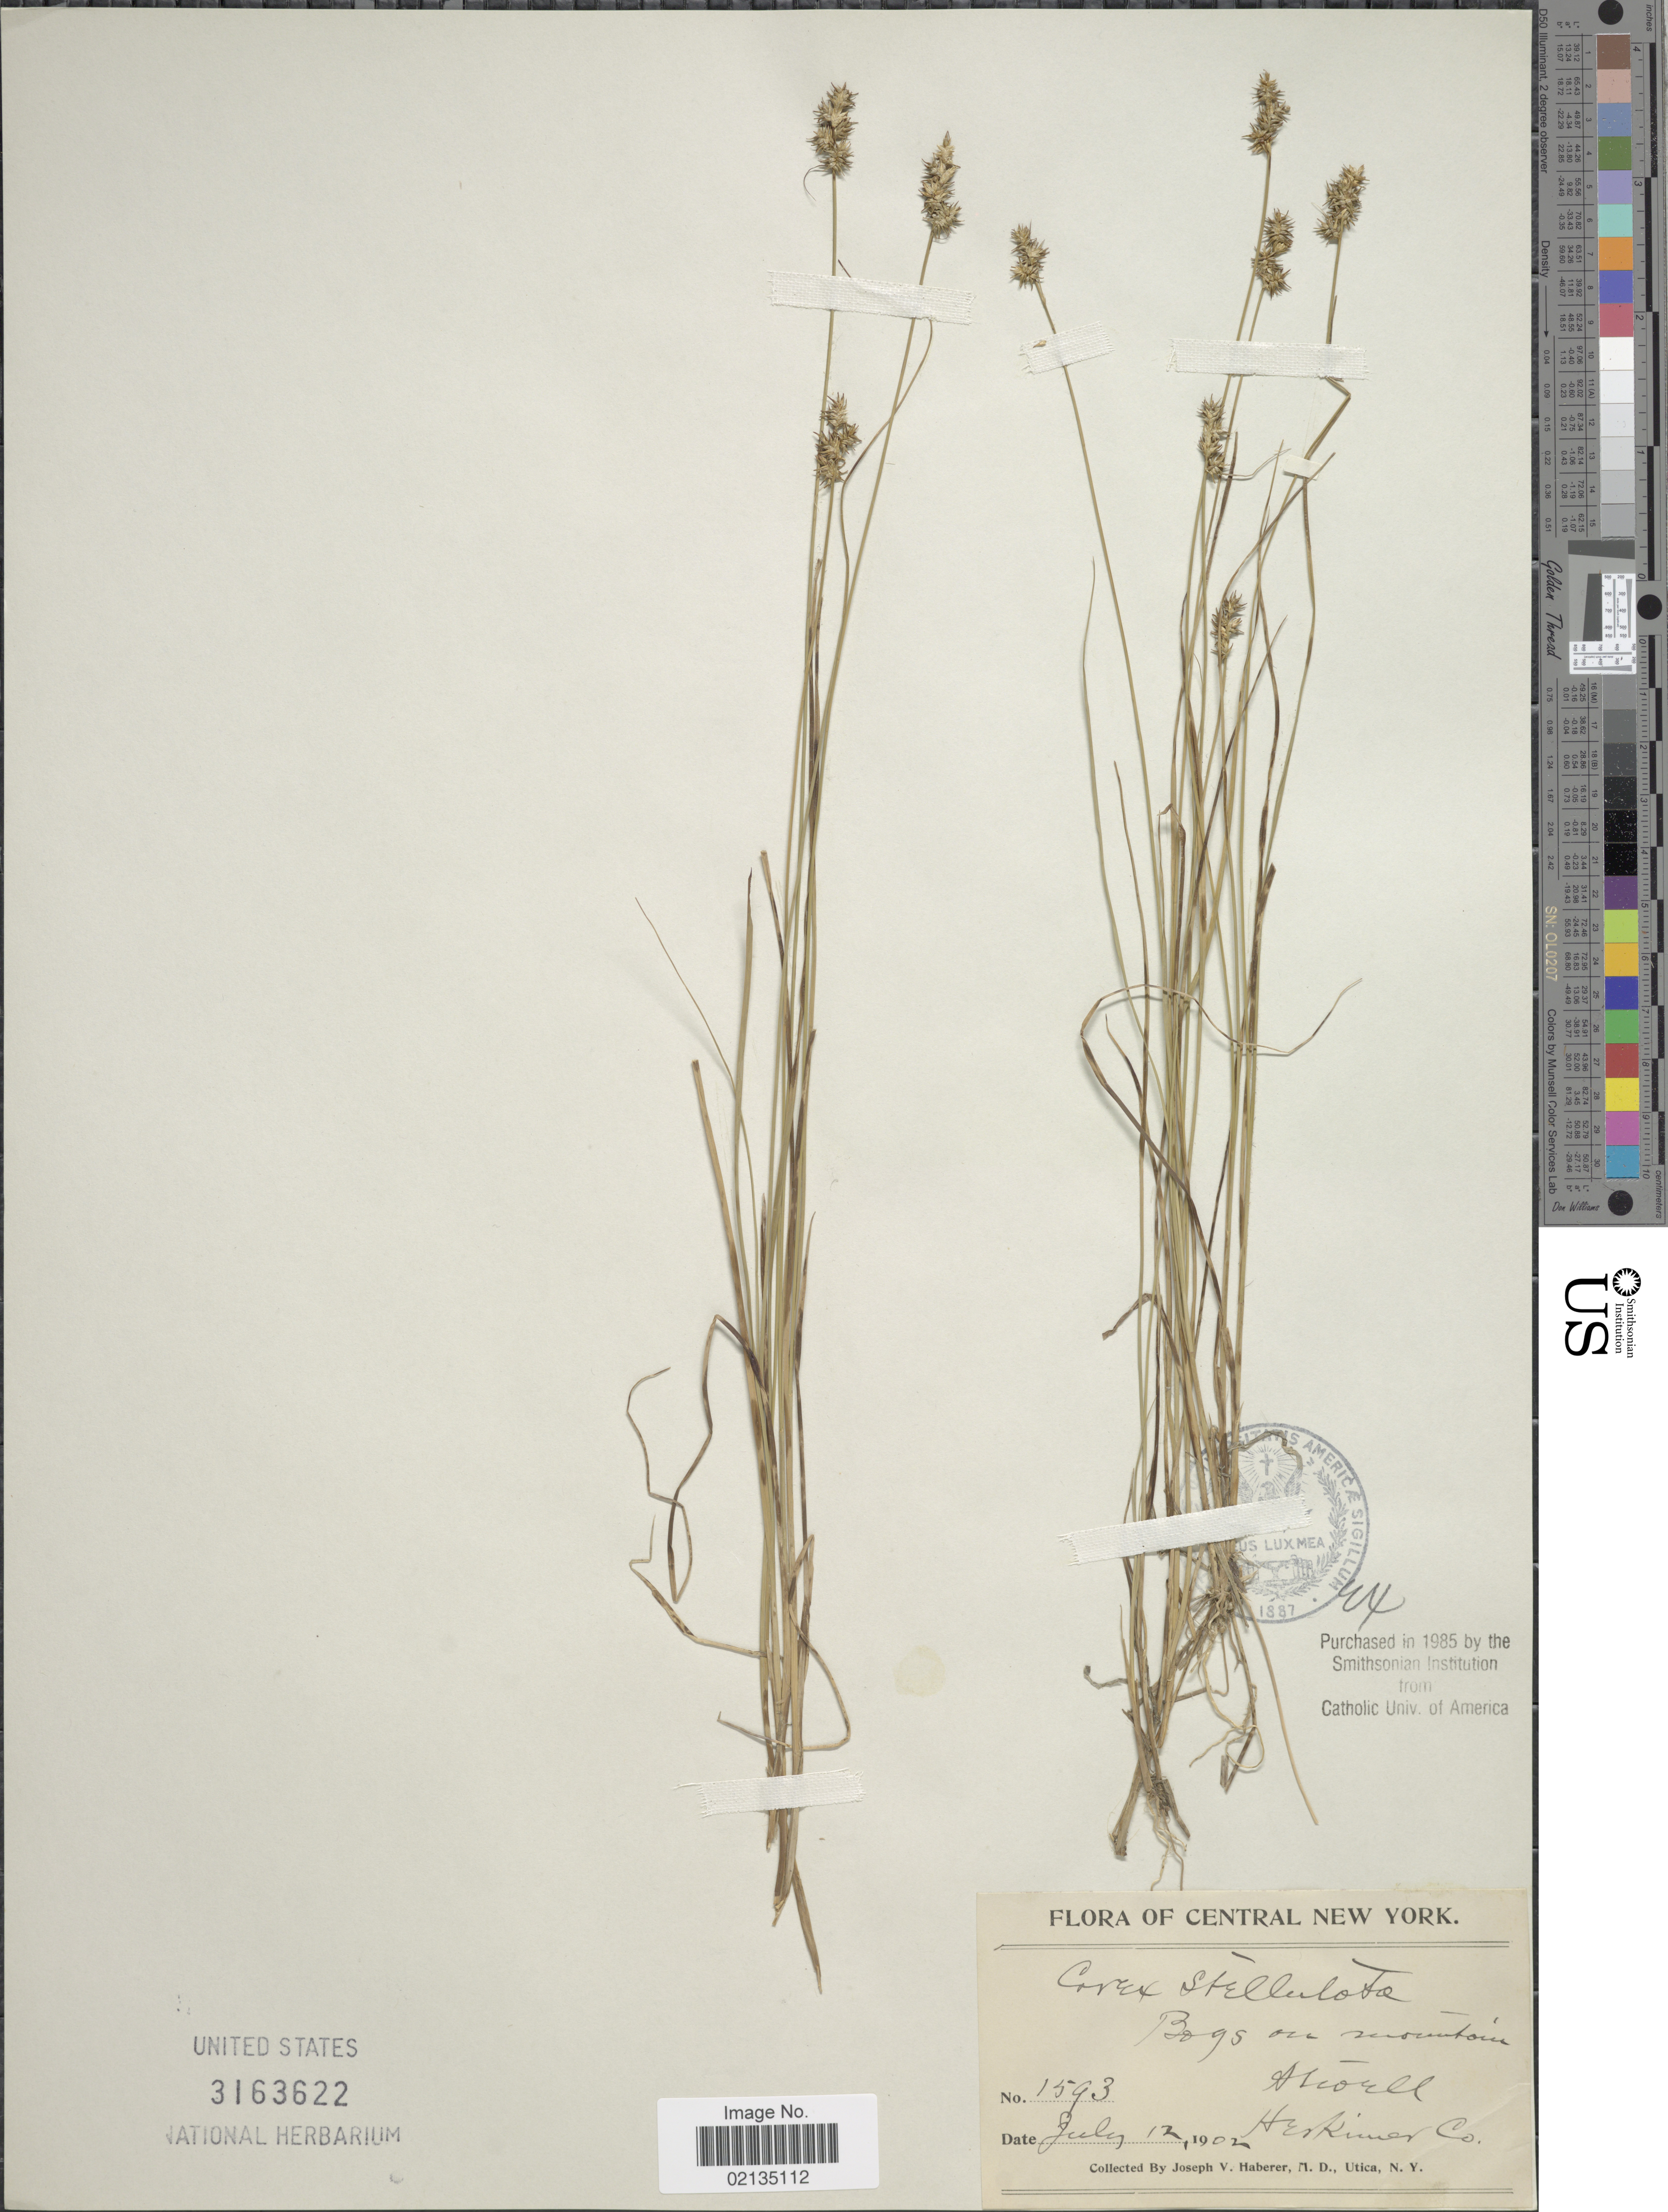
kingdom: Plantae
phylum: Tracheophyta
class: Liliopsida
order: Poales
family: Cyperaceae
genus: Carex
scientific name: Carex echinata subsp. echinata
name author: Murray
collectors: J. V. Haberer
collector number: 1593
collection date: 1902-07-12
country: United States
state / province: New York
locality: Central New York, Bog on mountain, Atwell, Herkimer Co.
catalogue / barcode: US 3163622